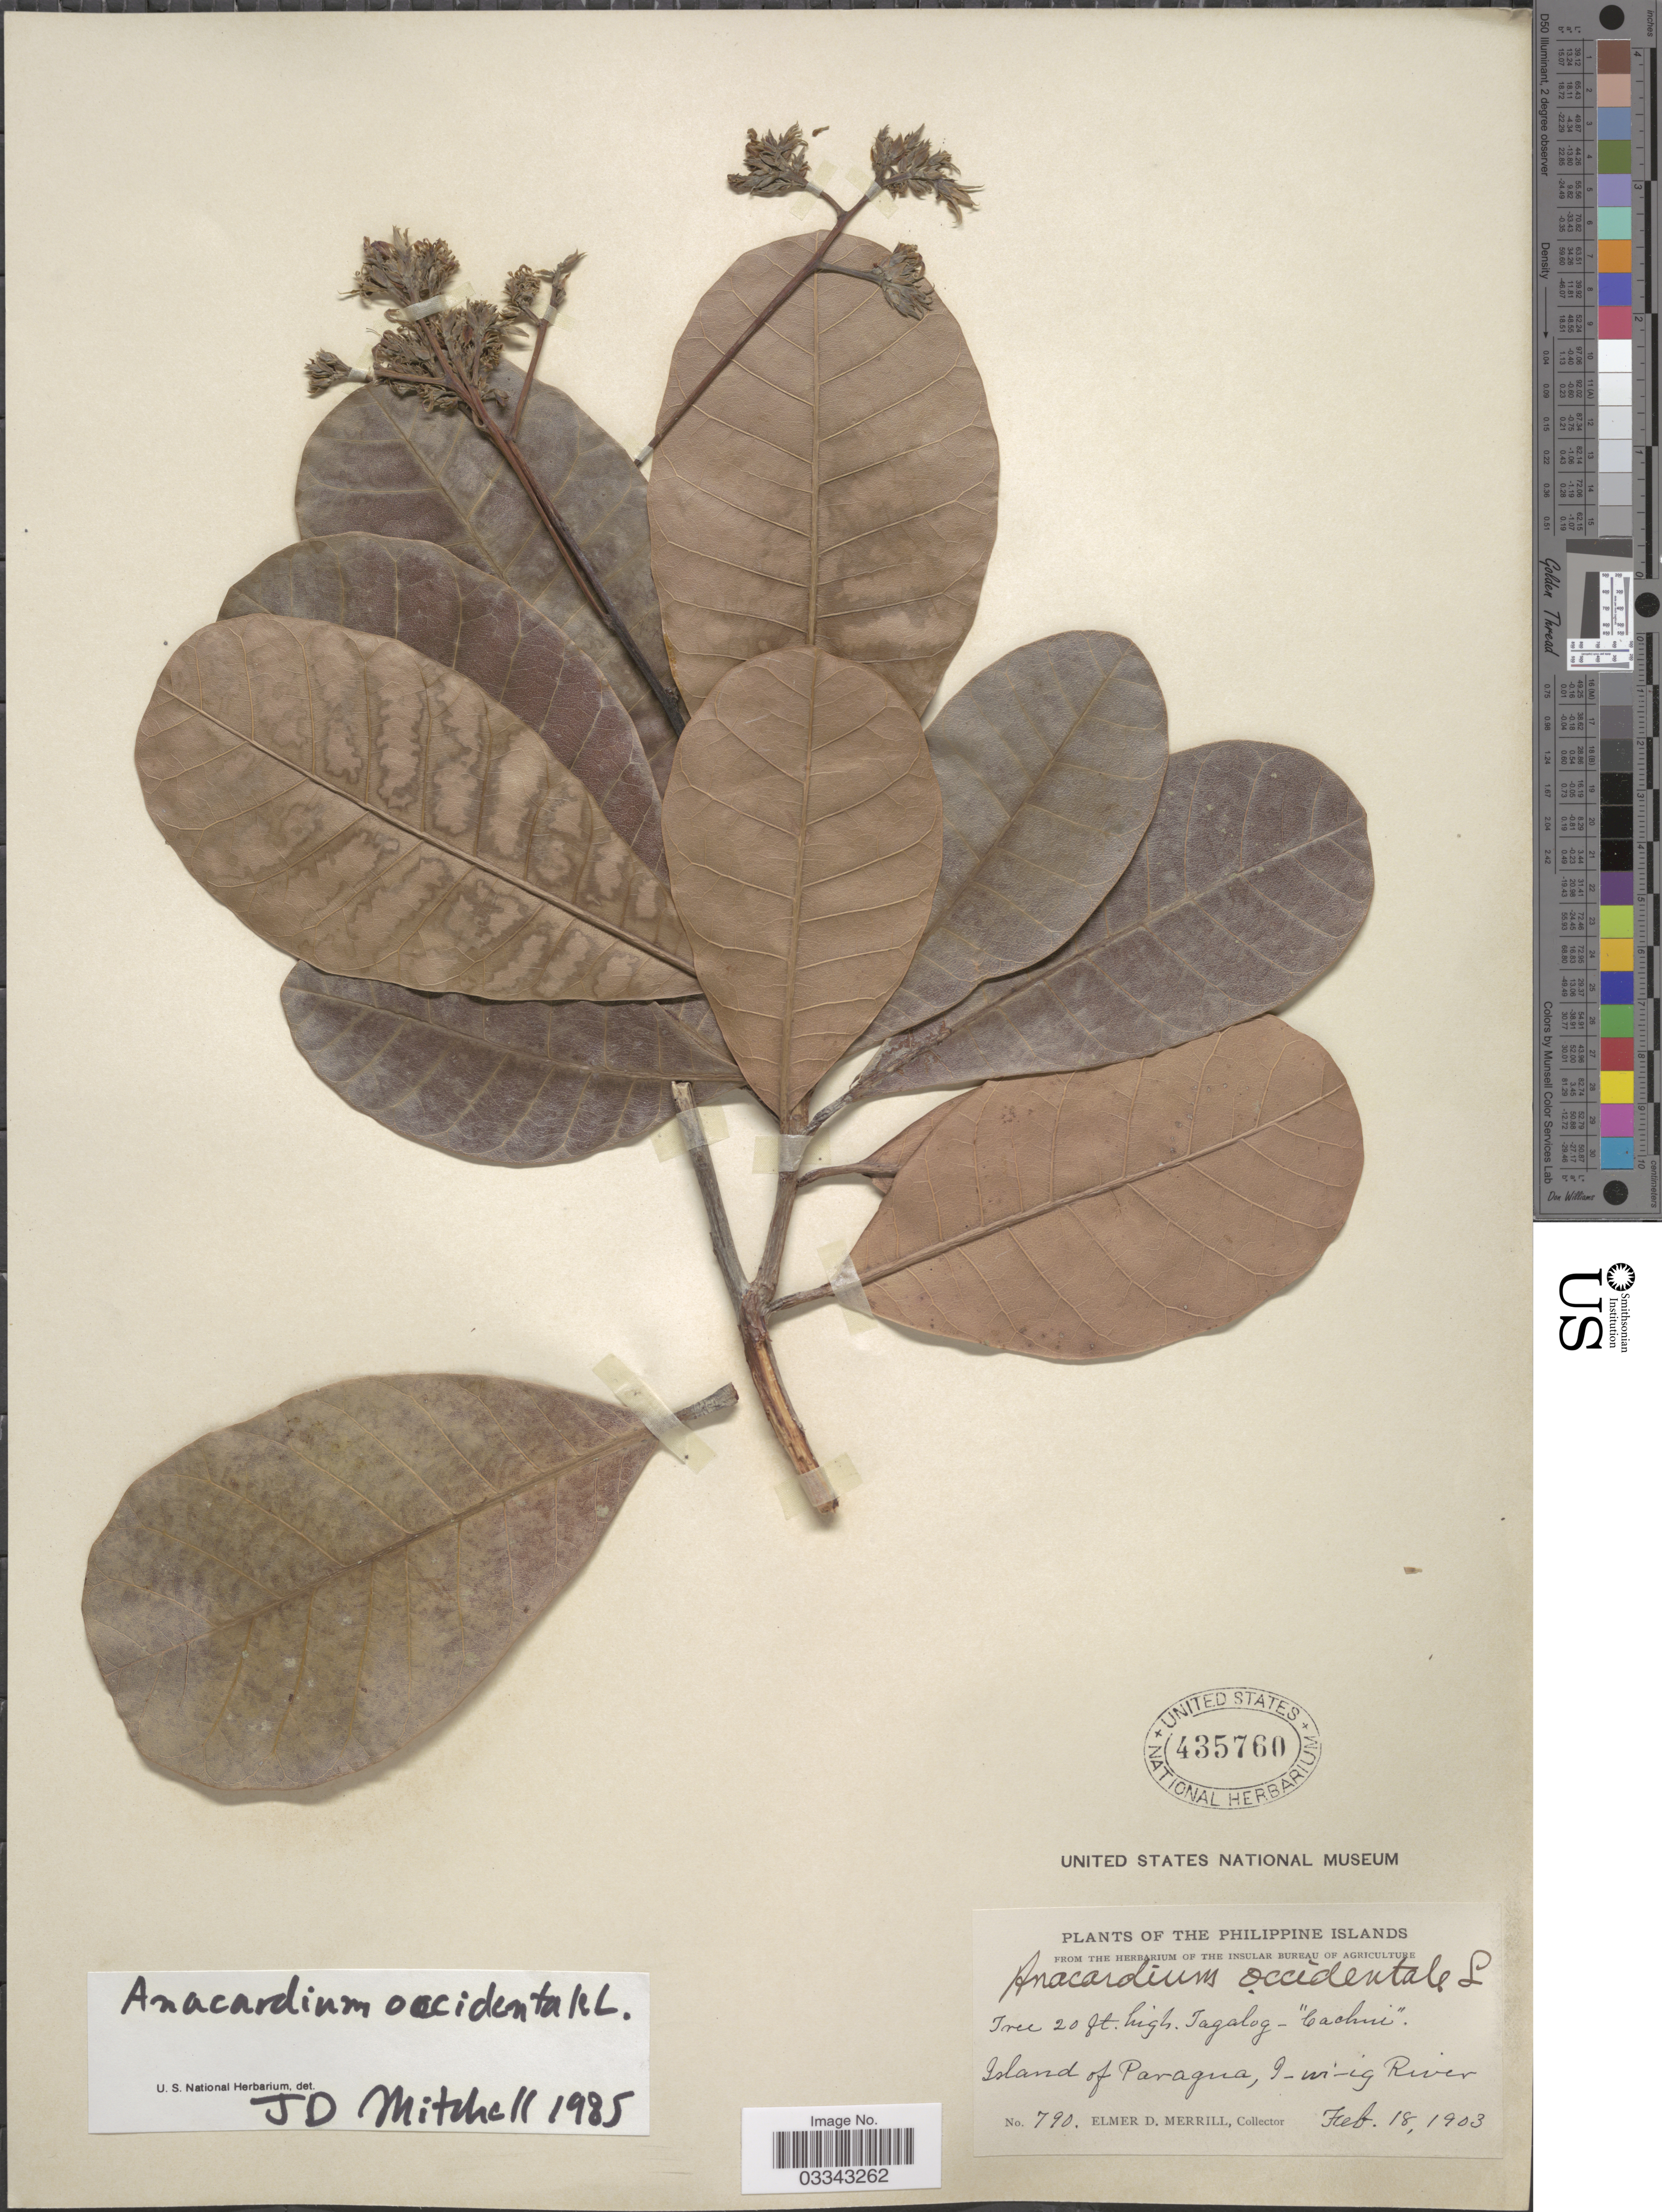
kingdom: Plantae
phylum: Tracheophyta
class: Magnoliopsida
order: Sapindales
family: Anacardiaceae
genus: Anacardium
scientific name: Anacardium occidentale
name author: L.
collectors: E. D. Merrill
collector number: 790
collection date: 1903-02-18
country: Philippines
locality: The Philippine Islands. Island of Paragua, I-wi-ig River.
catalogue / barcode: US 435760